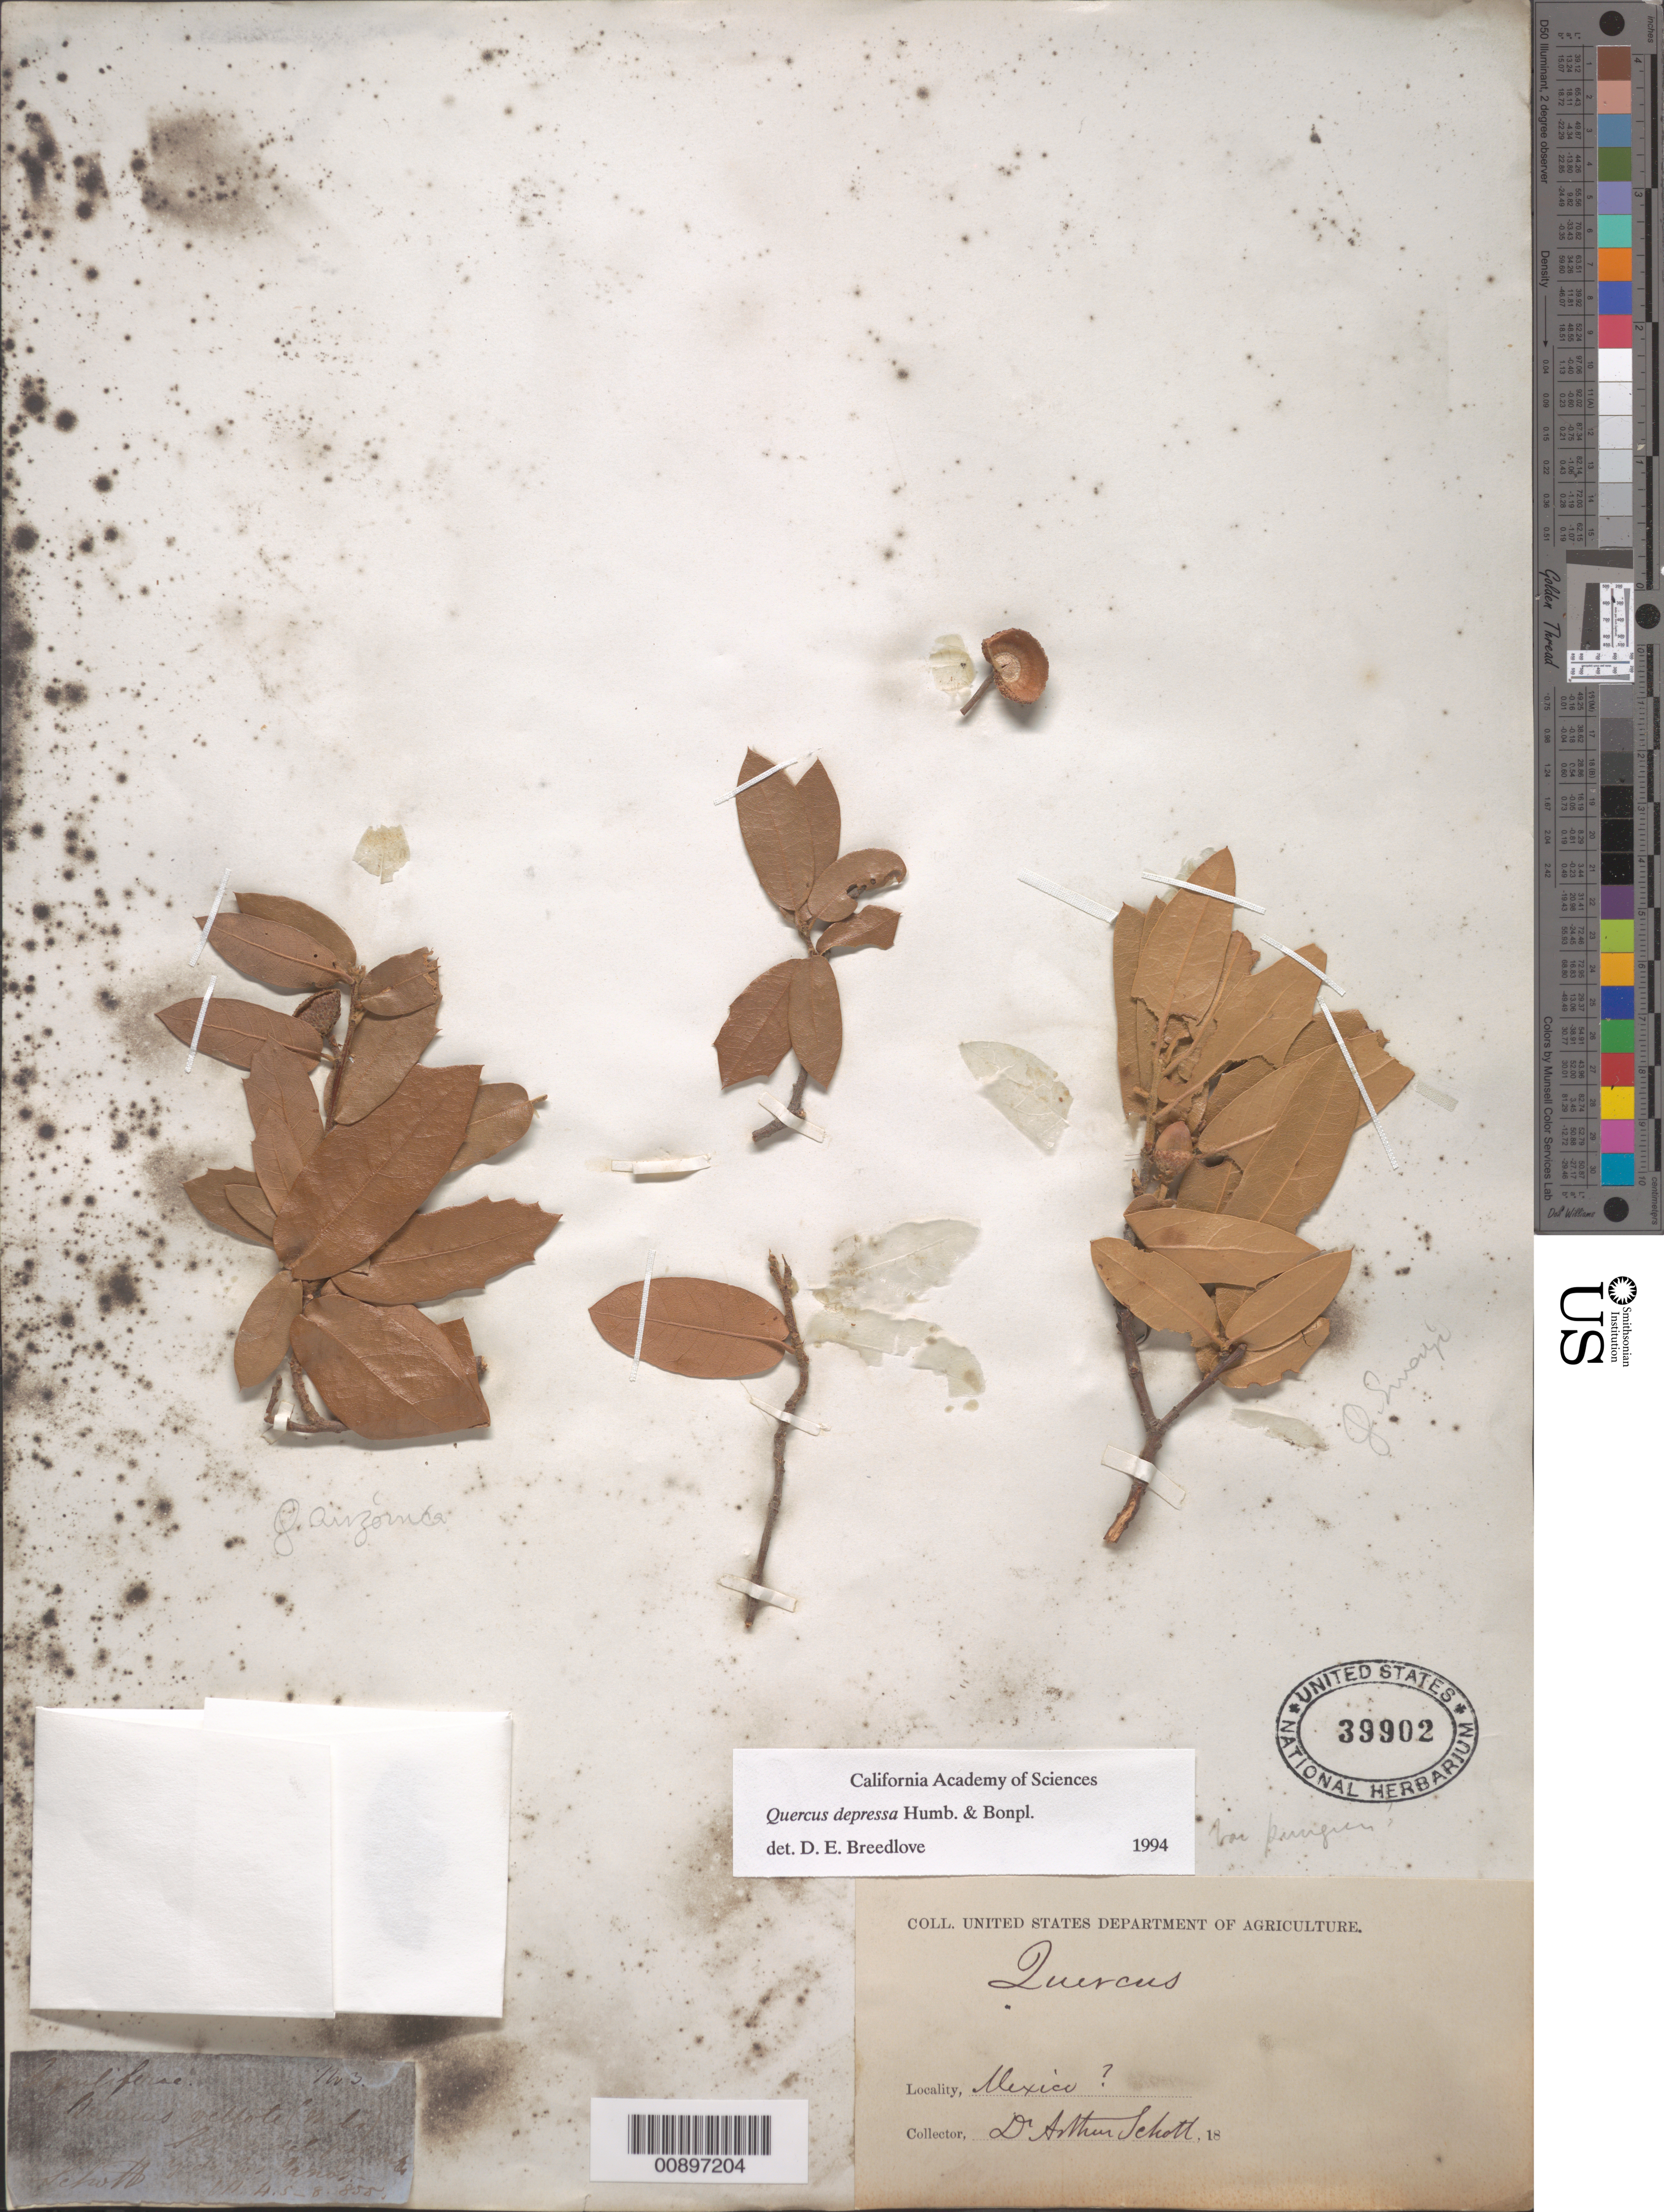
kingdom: Plantae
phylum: Tracheophyta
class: Magnoliopsida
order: Fagales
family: Fagaceae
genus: Quercus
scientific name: Quercus depressa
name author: Humb. & Bonpl.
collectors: A. L. Schott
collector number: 3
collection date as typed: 05 Apr 1855 to 08 Apr 1855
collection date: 1855-04-05/1855-04-08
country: Mexico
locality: Sierra del Pajarito y de los gansos.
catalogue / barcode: US 39902